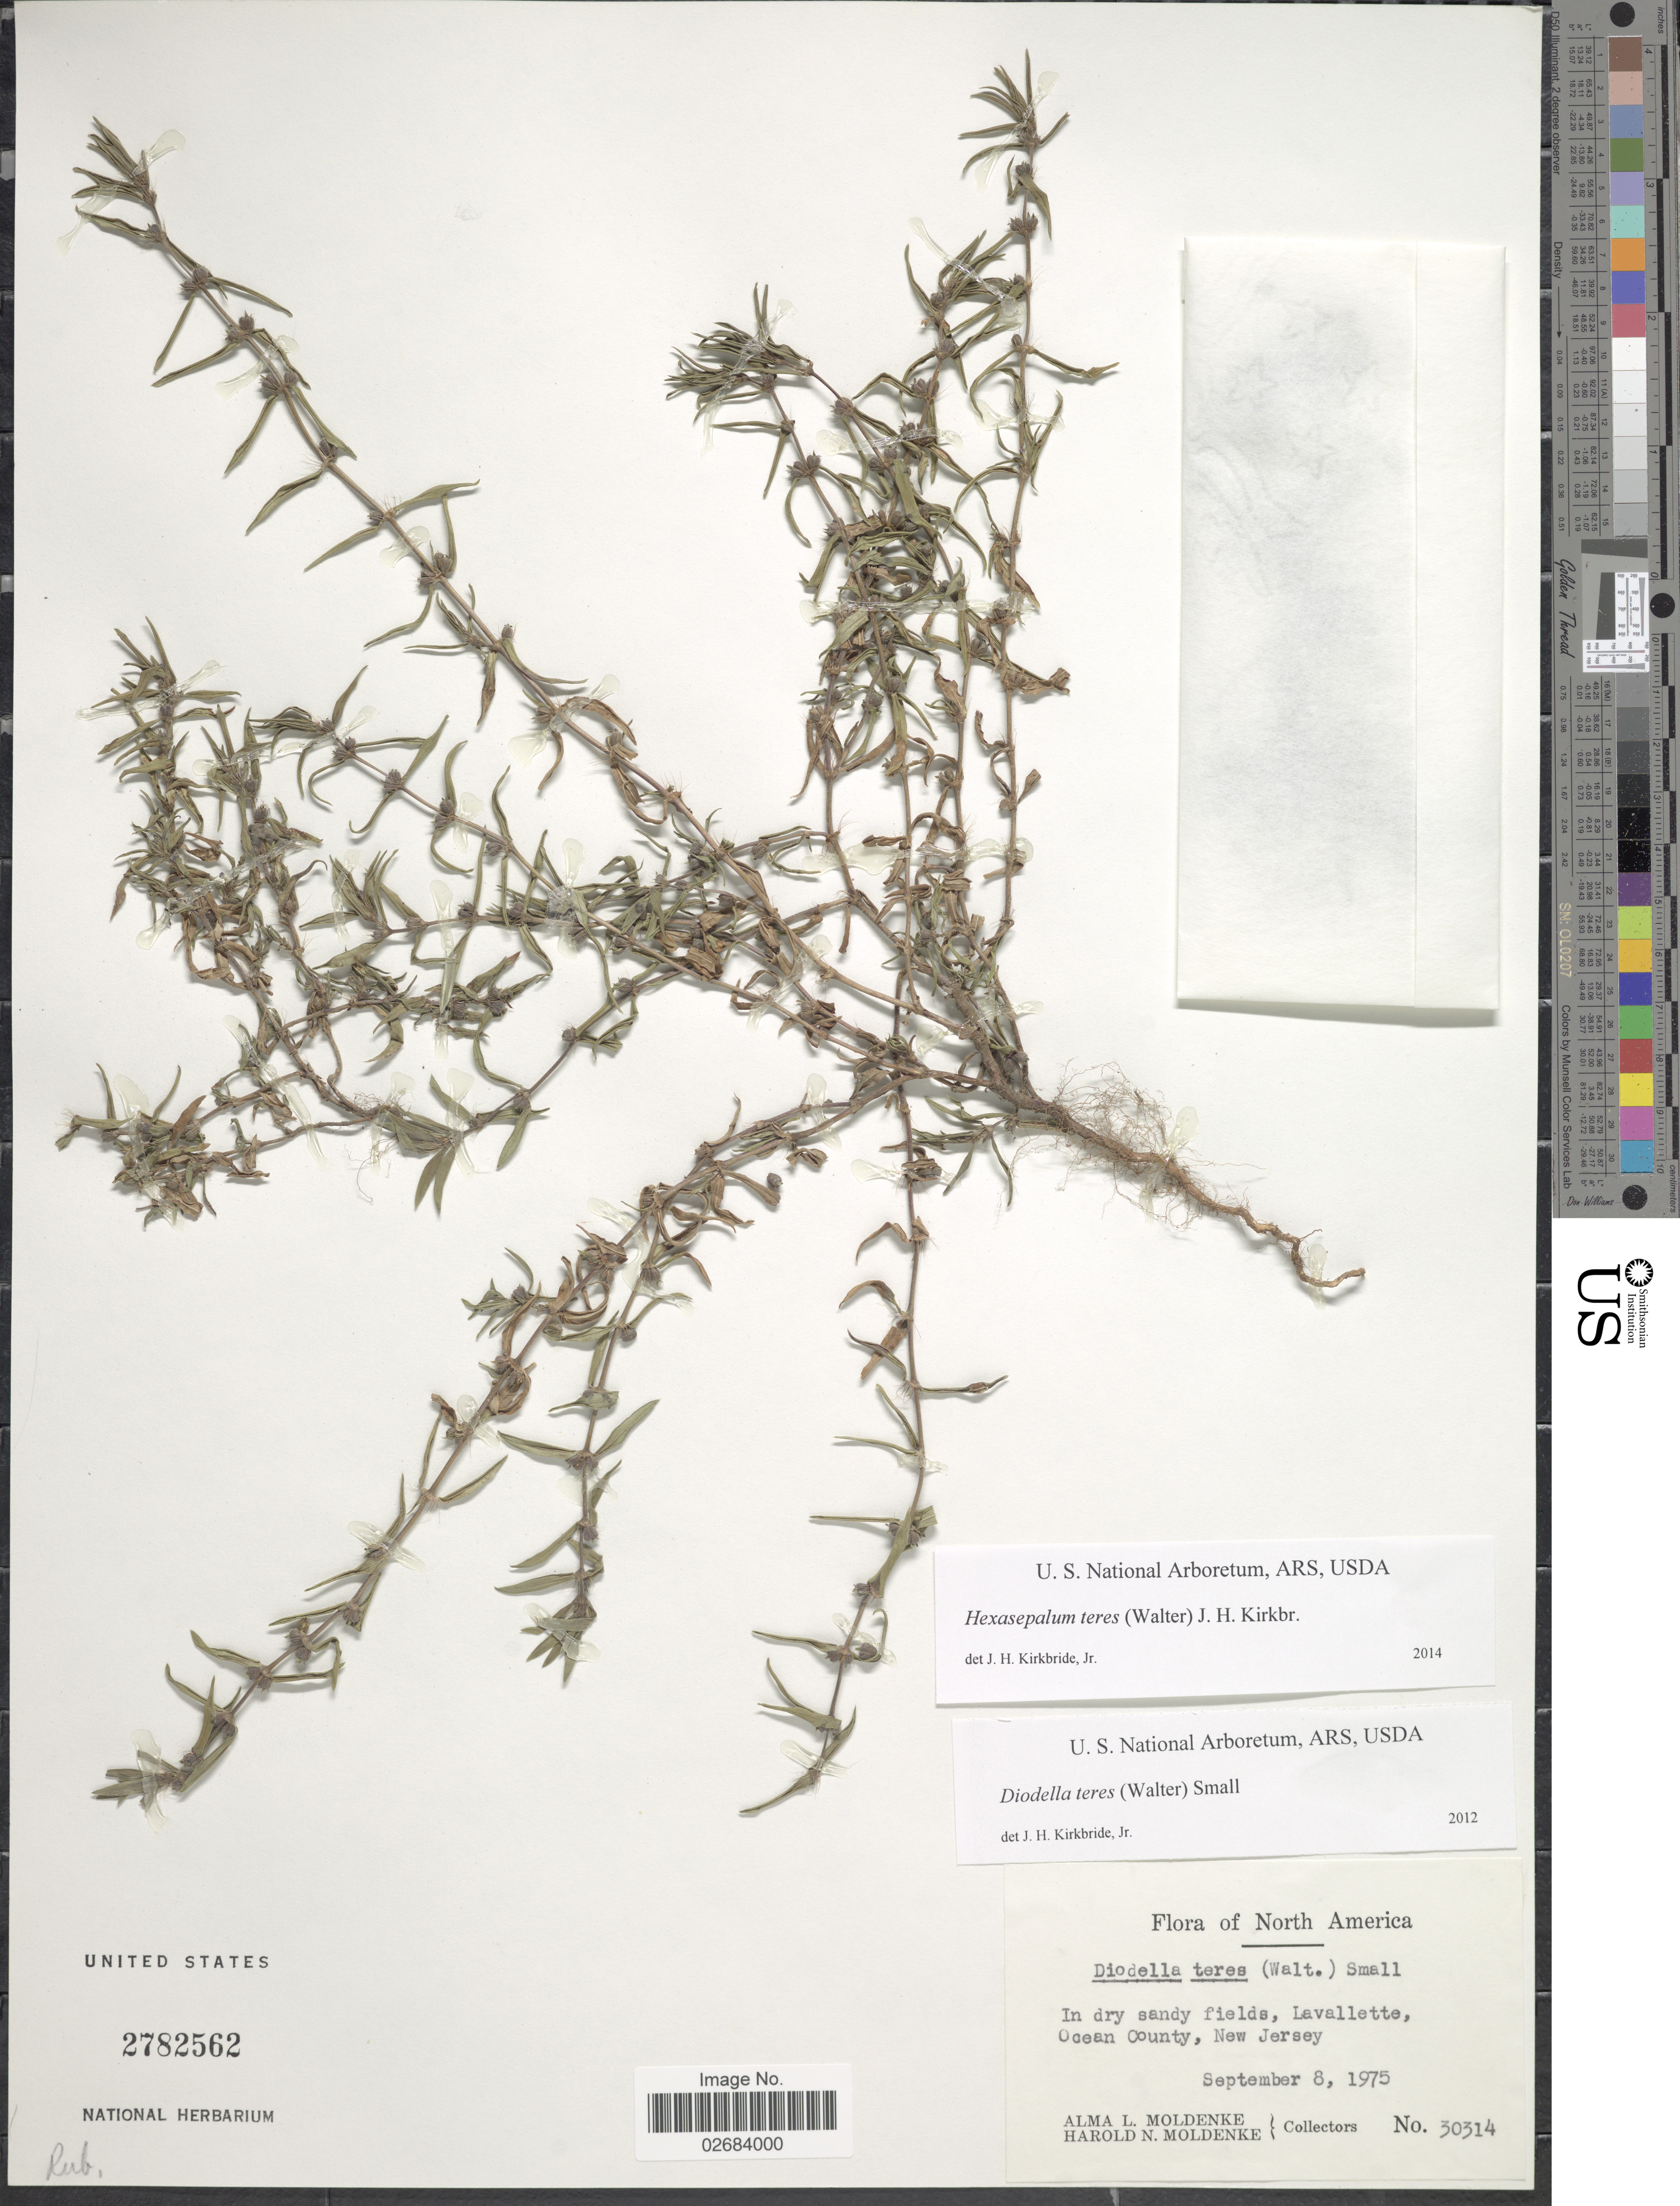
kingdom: Plantae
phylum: Tracheophyta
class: Magnoliopsida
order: Gentianales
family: Rubiaceae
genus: Diodia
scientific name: Diodia teres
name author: Walter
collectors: A. L. Moldenke & H. N. Moldenke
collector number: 30314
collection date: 1975-09-08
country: United States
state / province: New Jersey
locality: In dry sandy fields, Lavallette, Ocean County.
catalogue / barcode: US 2782562